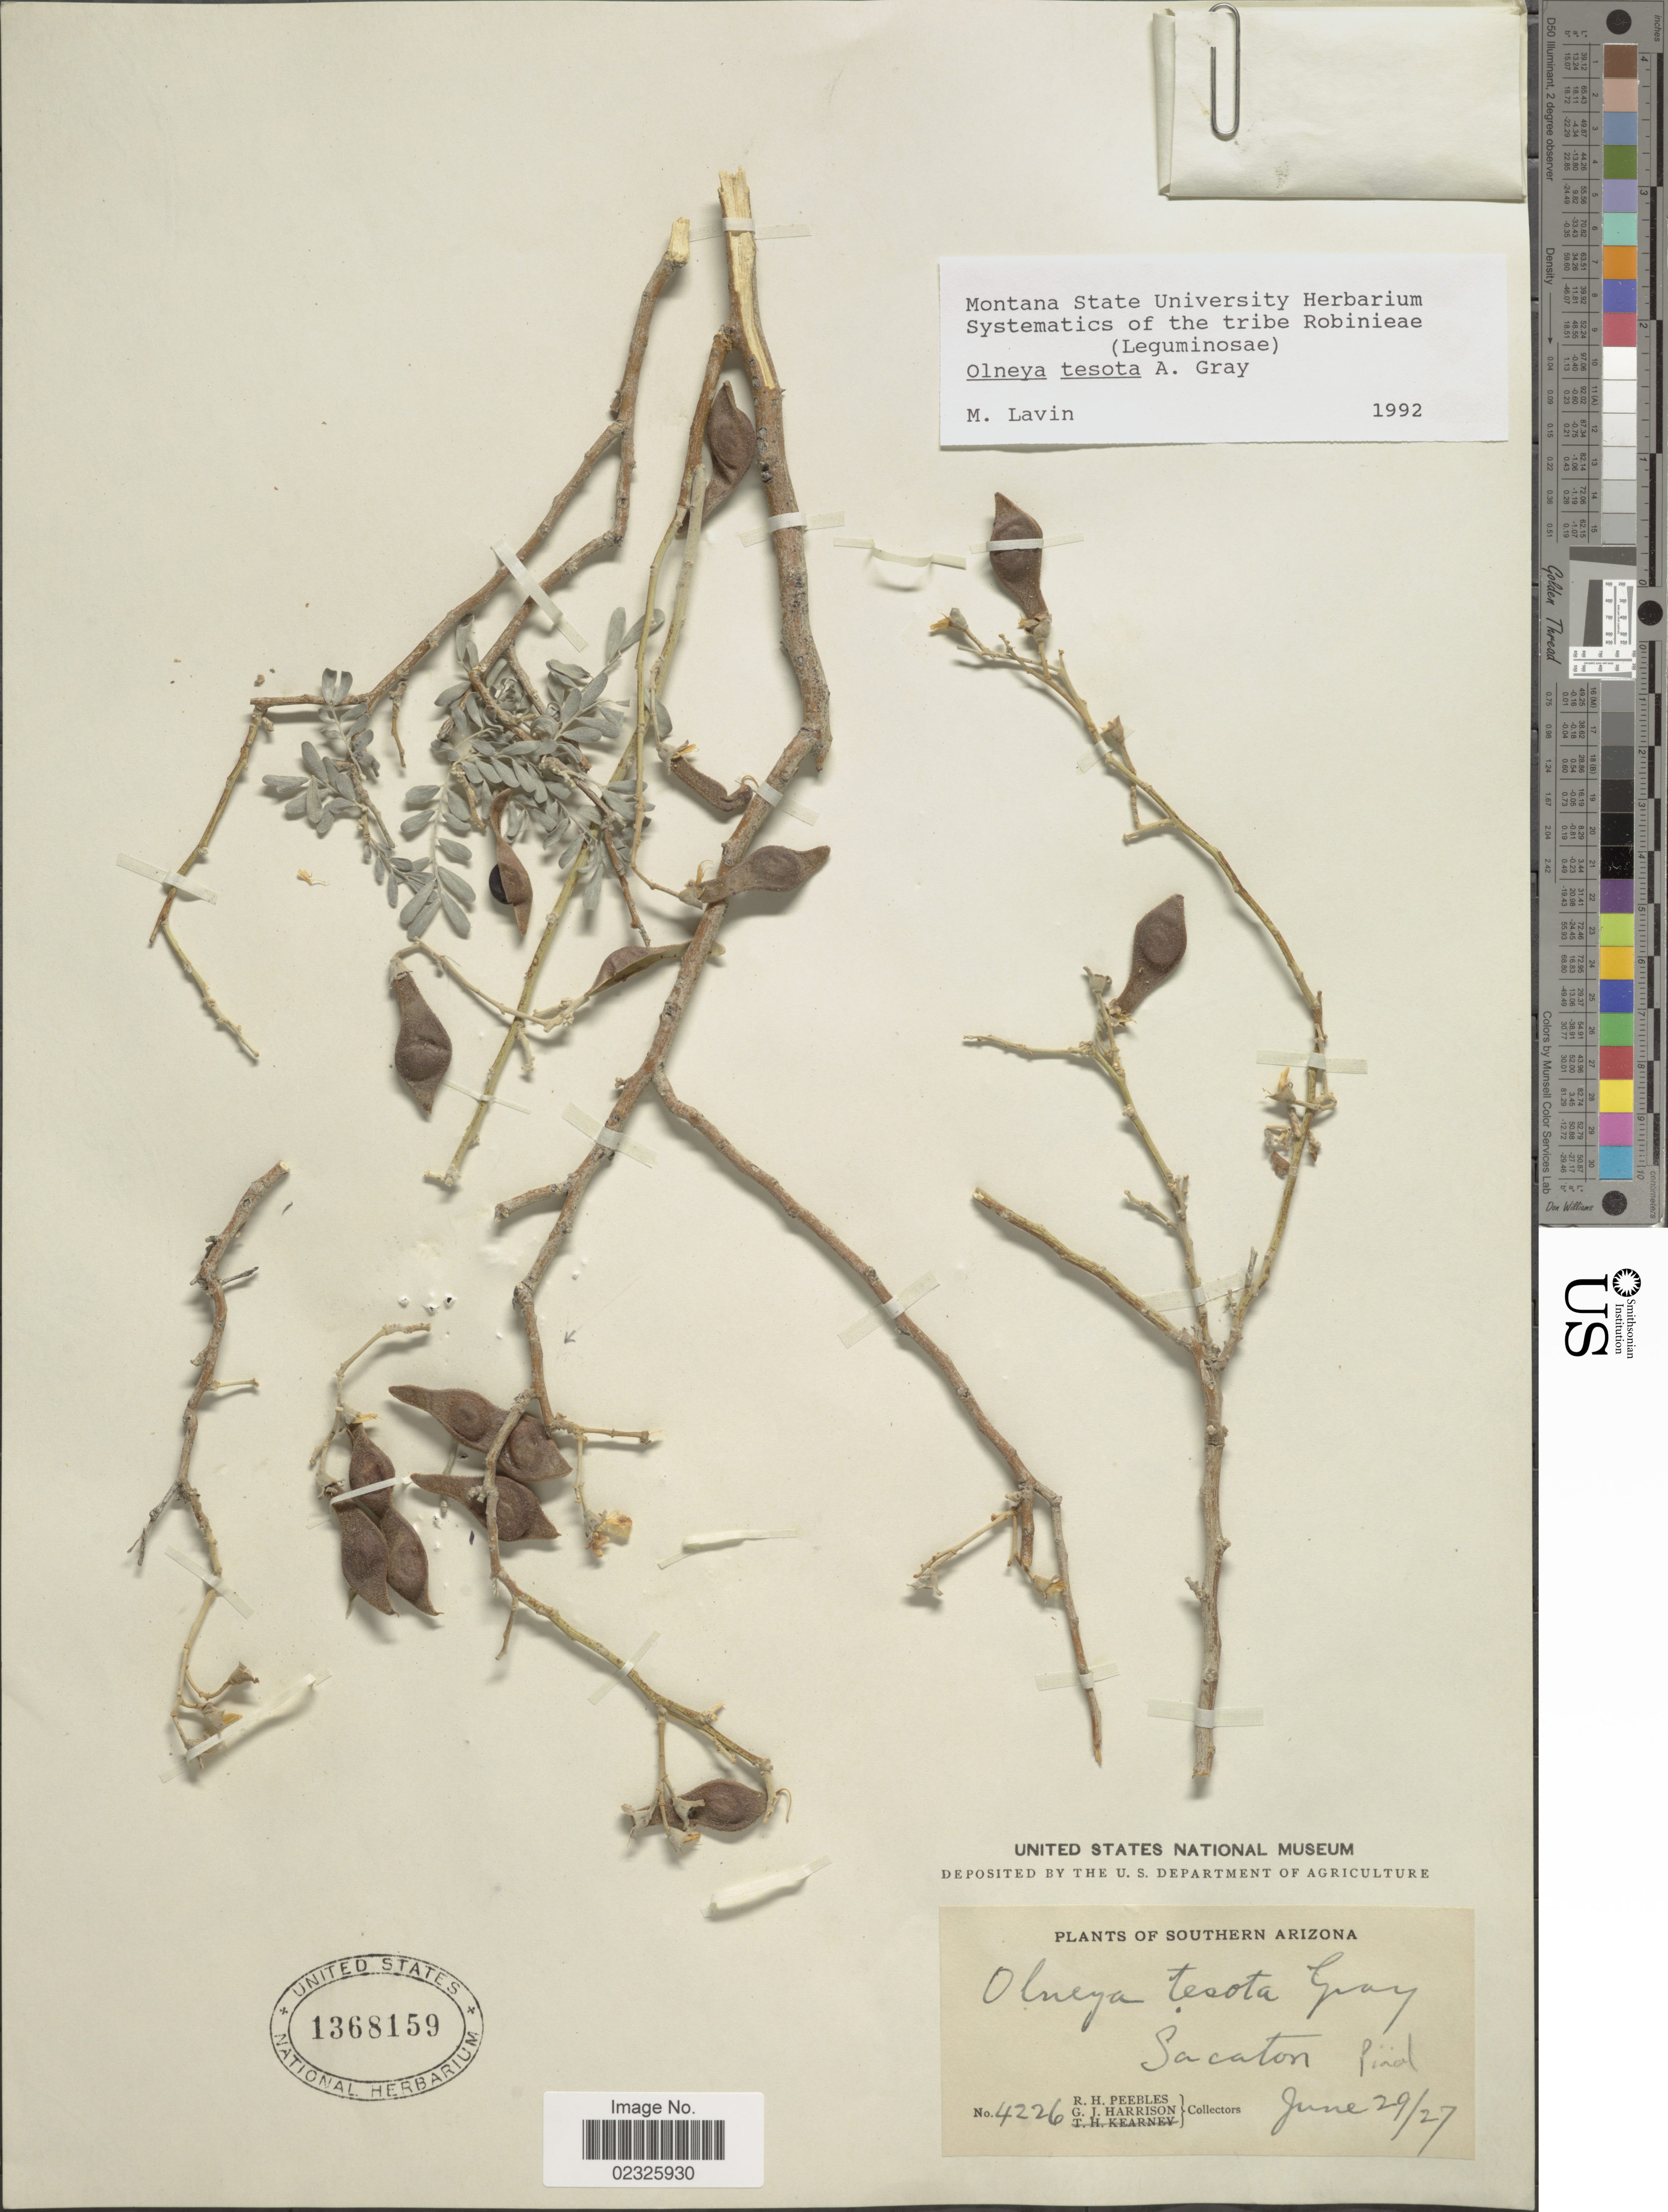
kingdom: Plantae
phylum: Tracheophyta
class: Magnoliopsida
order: Fabales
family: Fabaceae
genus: Olneya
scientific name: Olneya tesota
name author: A. Gray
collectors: R. H. Peebles & G. J. Harrison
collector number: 4226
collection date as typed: Transcribed d/m/y: 29/6/27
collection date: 1927-06-29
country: United States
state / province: Arizona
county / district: Pinal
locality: Southern Arizona, Sacaton Pinal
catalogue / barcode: US 1368159